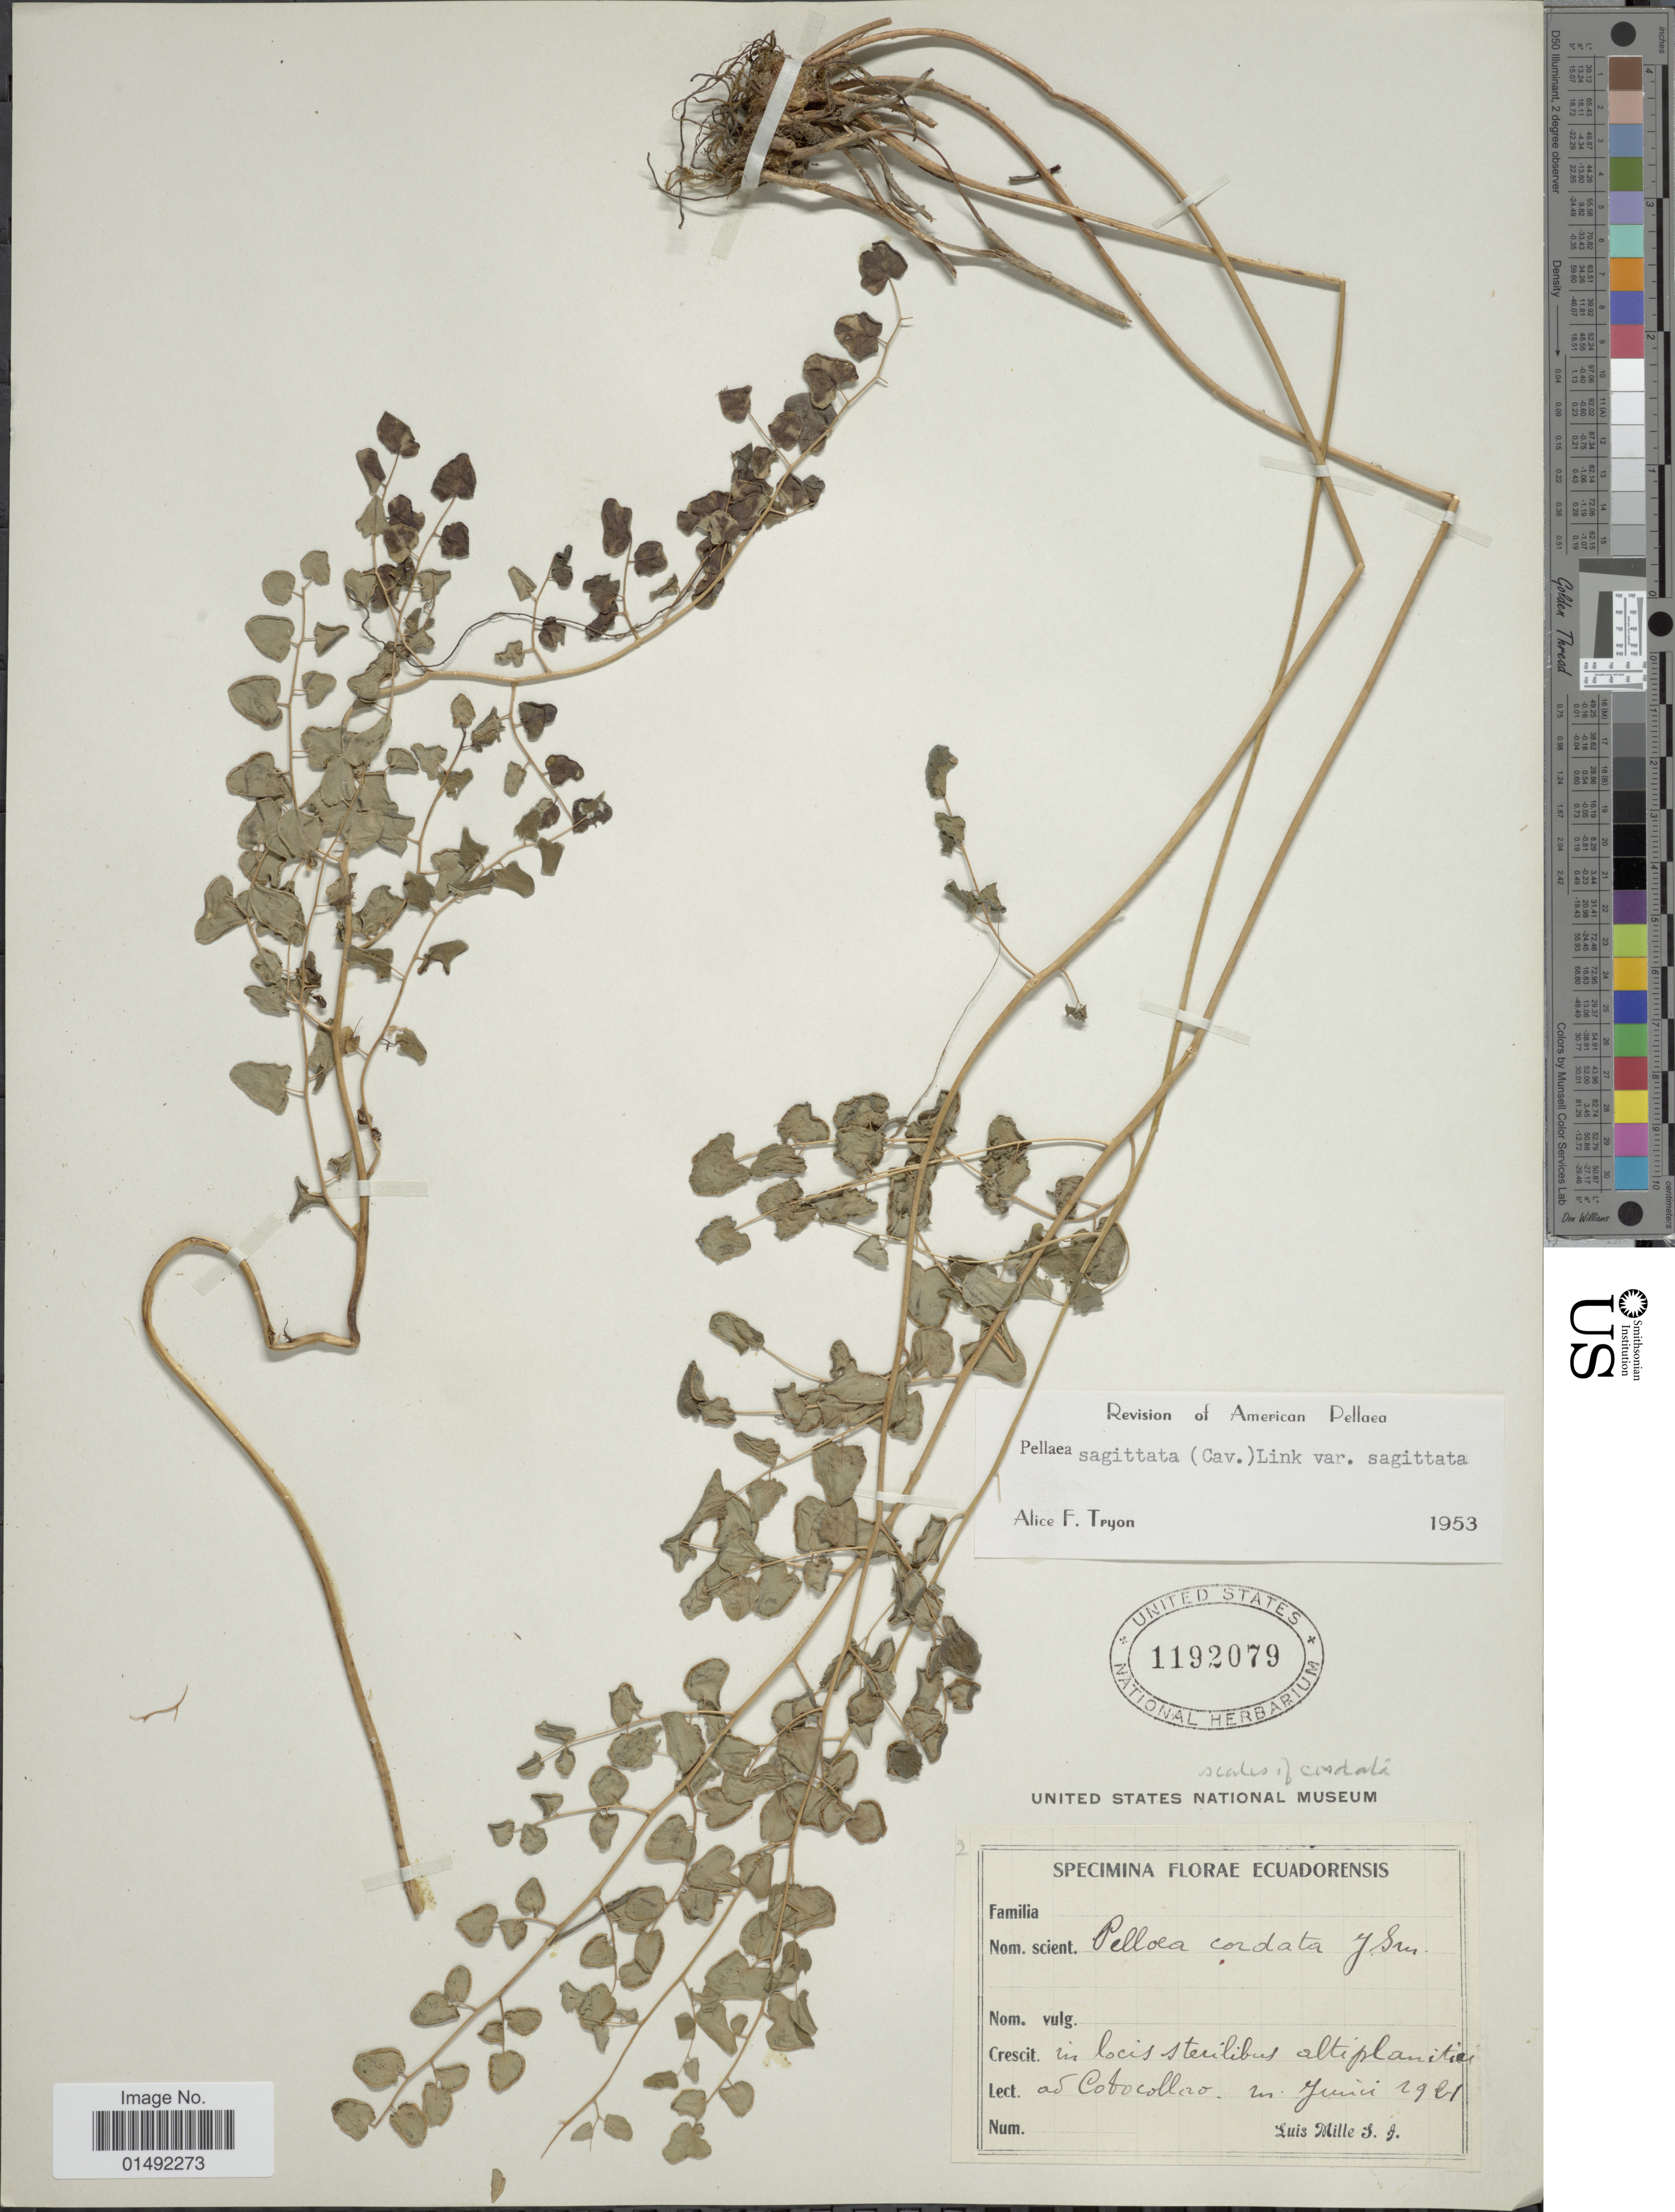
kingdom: Plantae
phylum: Tracheophyta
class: Polypodiopsida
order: Polypodiales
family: Pteridaceae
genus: Pellaea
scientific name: Pellaea sagittata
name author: (Cav.) Link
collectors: A. Mille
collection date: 1921-06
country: Ecuador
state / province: Pichincha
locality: In locis sterilibus altiplanitici ad Cotocollao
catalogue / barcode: US 1192079